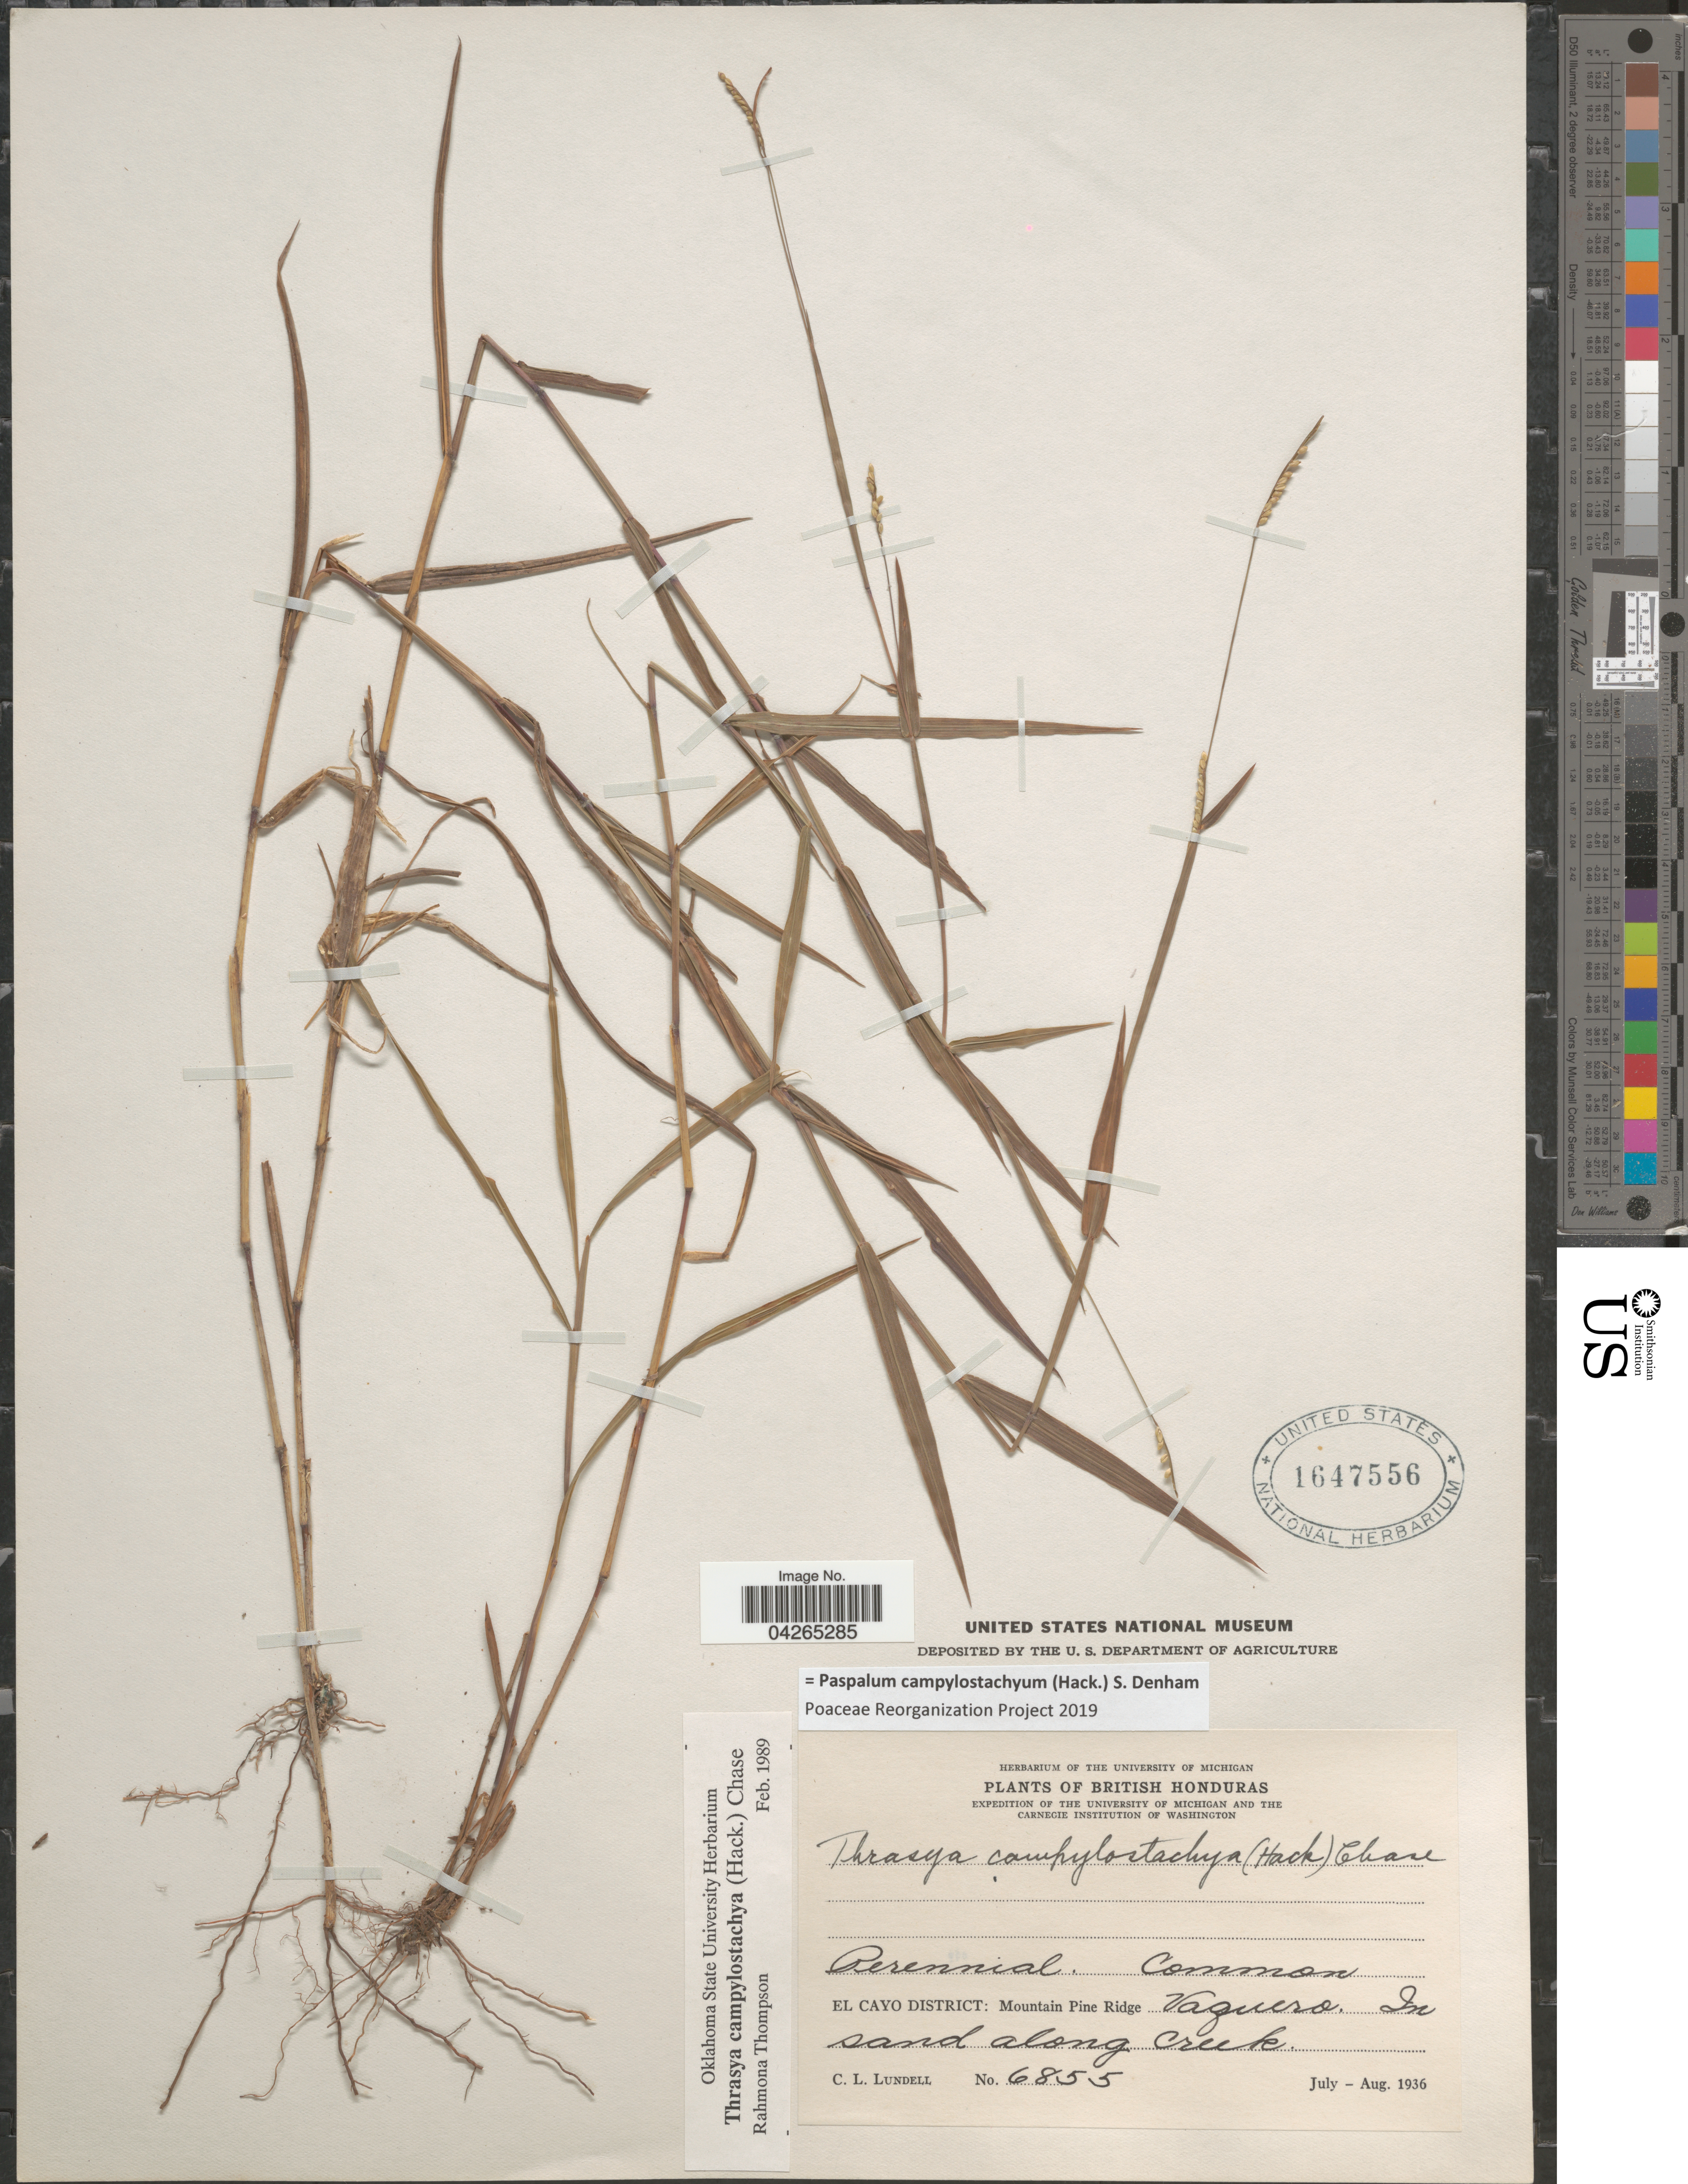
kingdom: Plantae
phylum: Tracheophyta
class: Liliopsida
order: Poales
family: Poaceae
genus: Paspalum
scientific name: Paspalum campylostachyum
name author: (Hack.) S. Denham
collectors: C. L. Lundell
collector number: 6855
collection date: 1936-07/1936-08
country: Belize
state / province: Cayo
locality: British Honduras. El Cayo District: Mountain Pine Ridge Vaquero.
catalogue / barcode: US 1647556